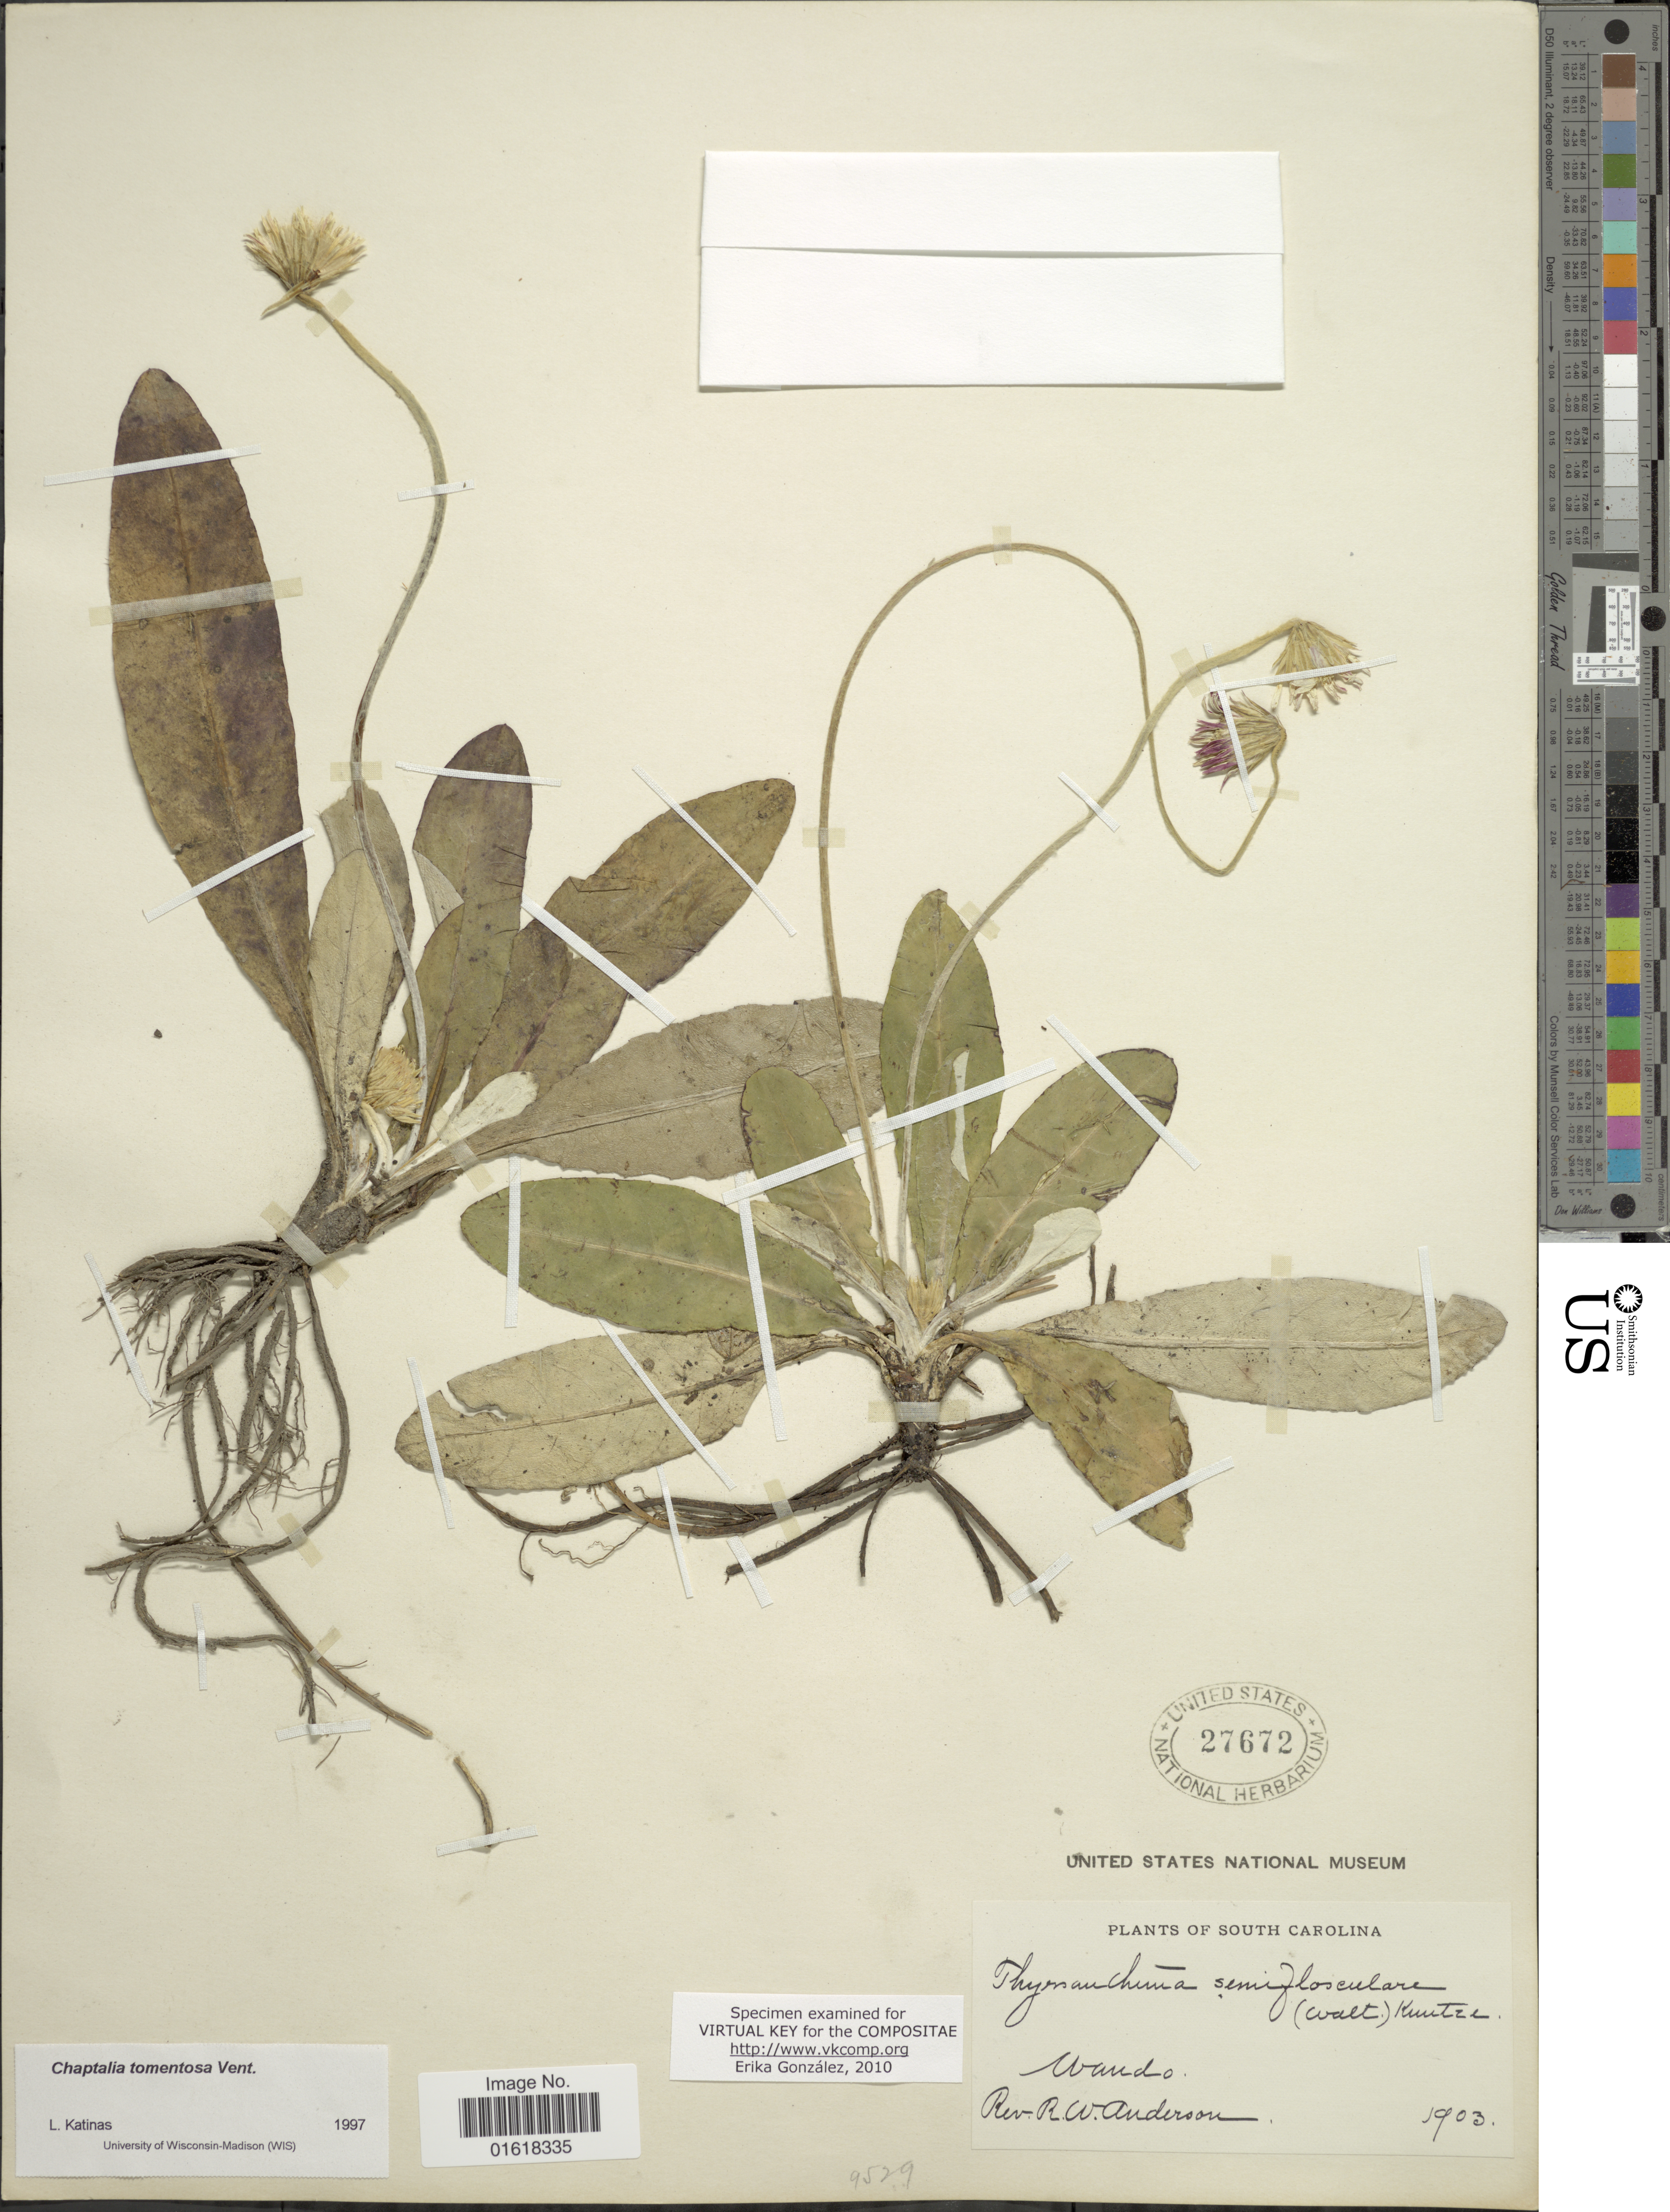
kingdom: Plantae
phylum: Tracheophyta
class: Magnoliopsida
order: Asterales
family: Asteraceae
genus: Chaptalia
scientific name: Chaptalia tomentosa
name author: Vent.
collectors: R. W. Anderson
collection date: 1903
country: United States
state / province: South Carolina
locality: Wando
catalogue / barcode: US 27672